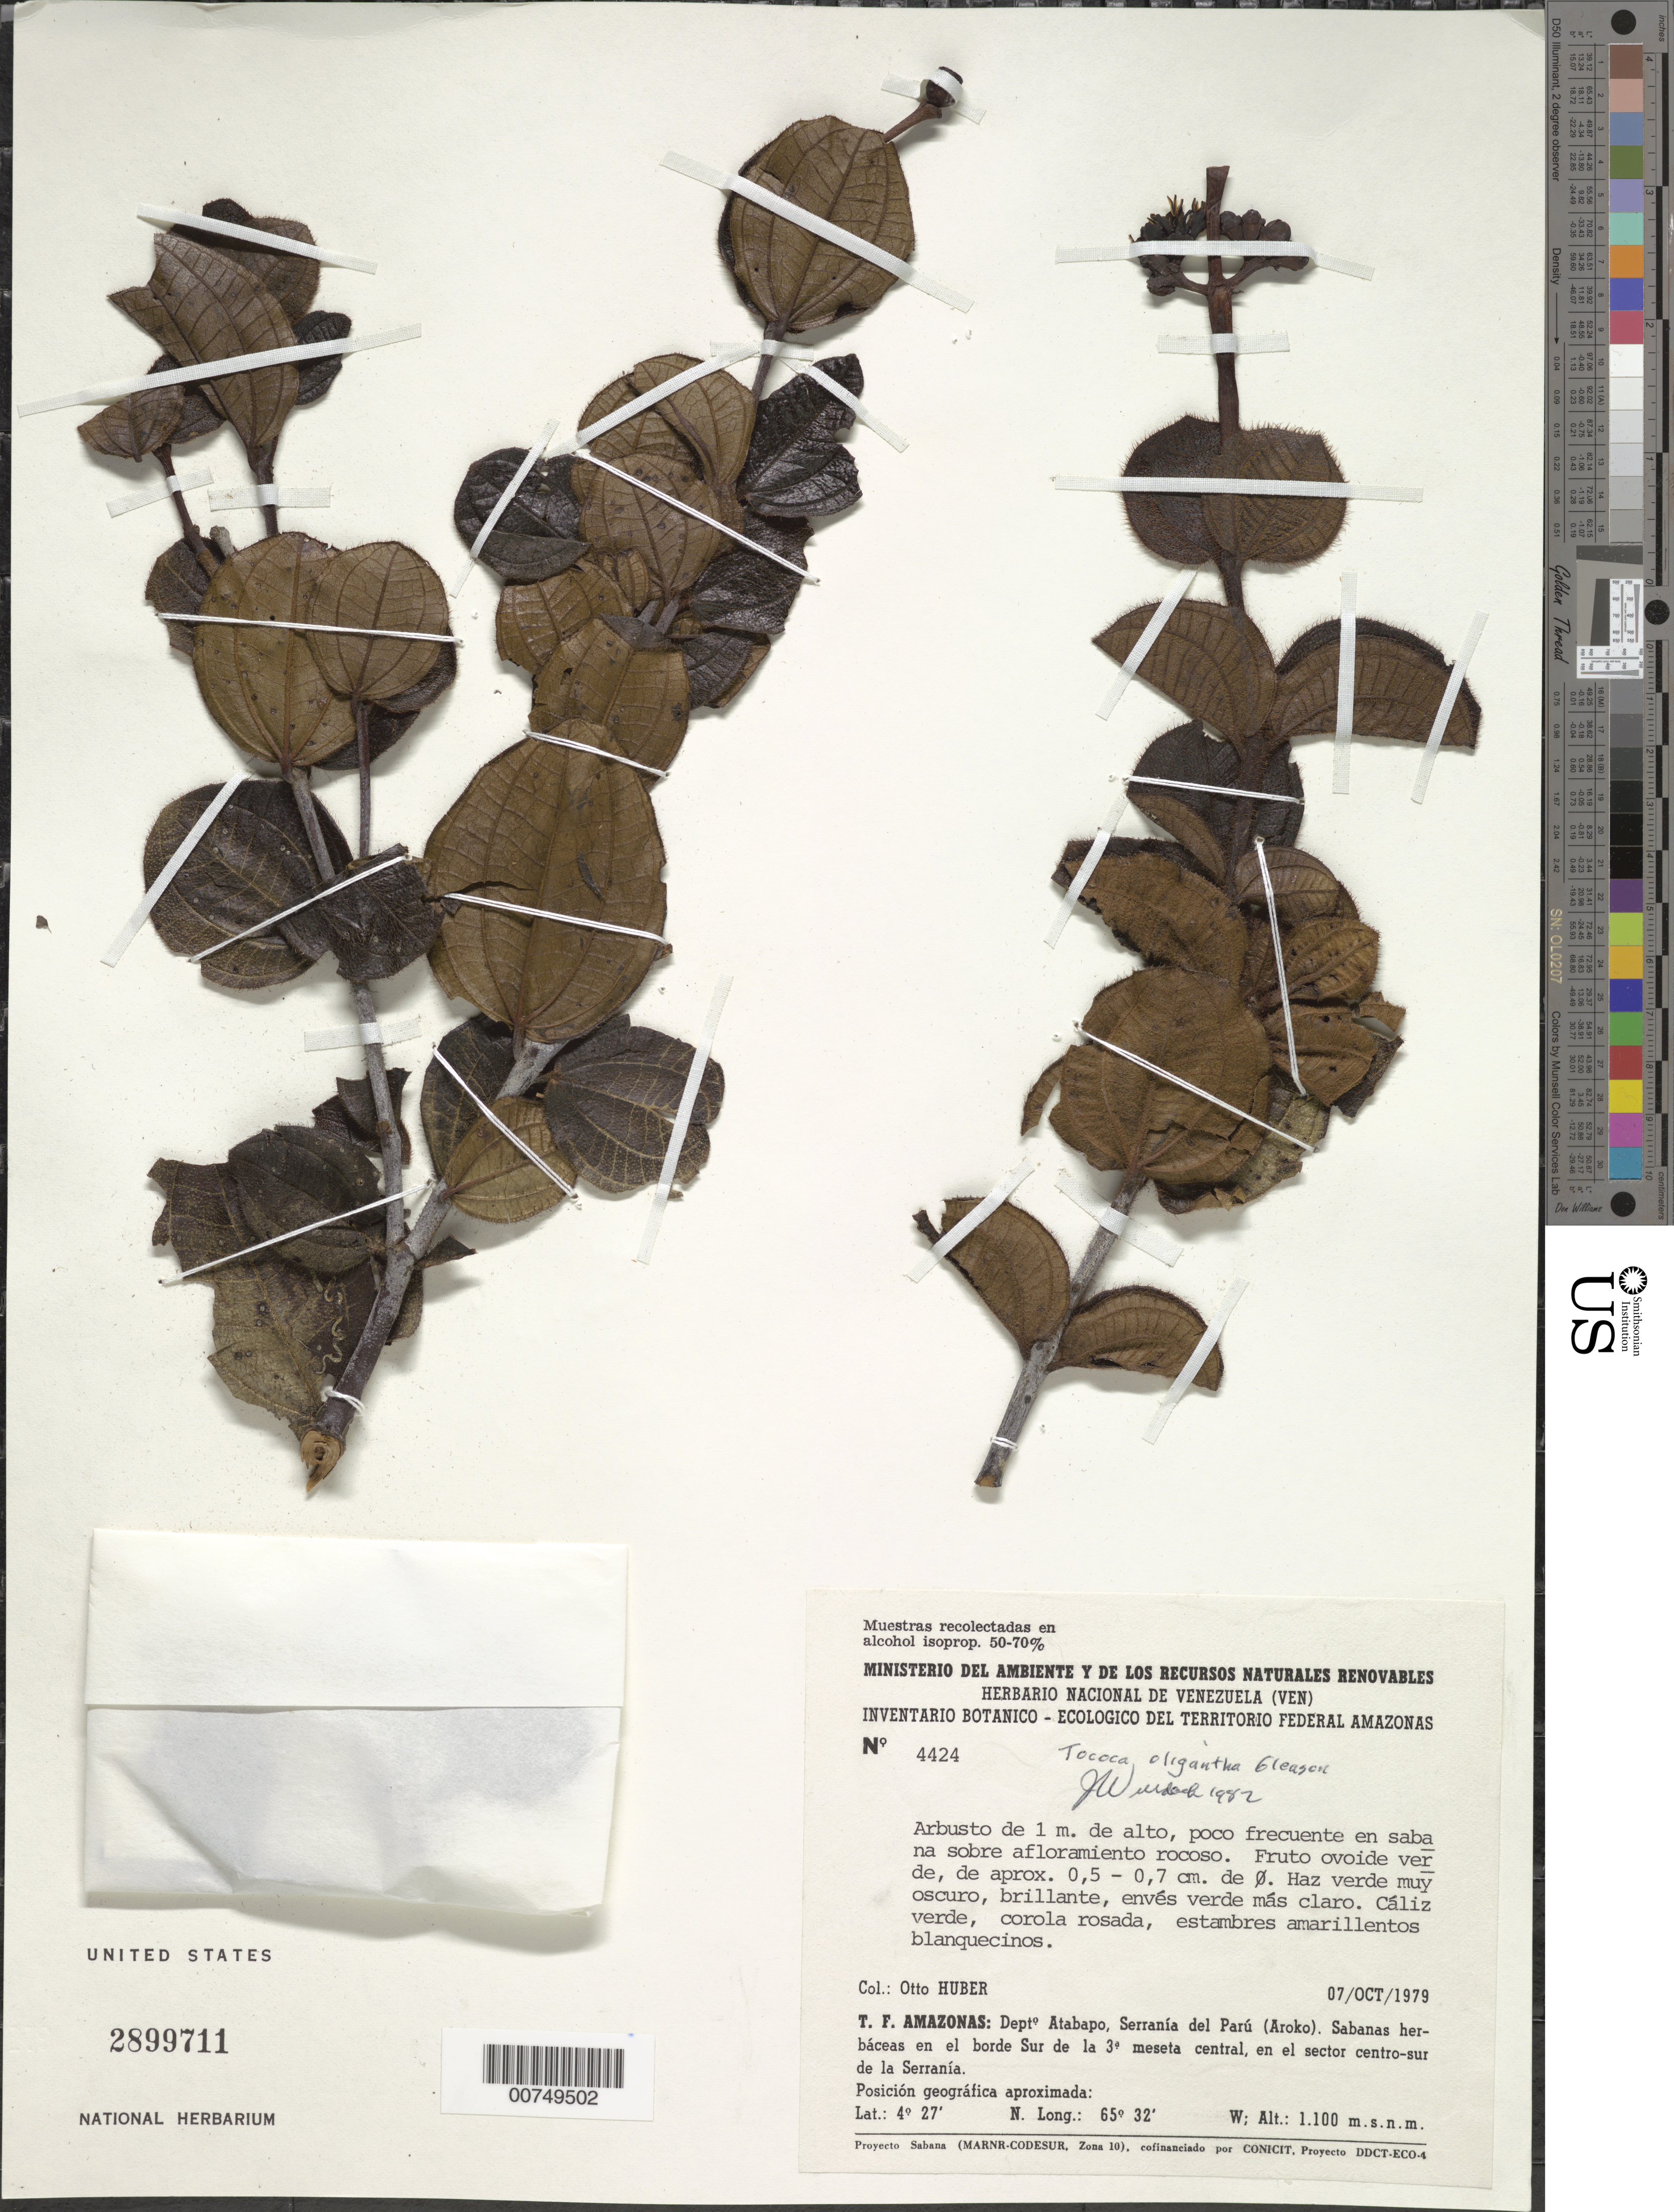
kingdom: Plantae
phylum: Tracheophyta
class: Magnoliopsida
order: Myrtales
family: Melastomataceae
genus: Tococa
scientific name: Tococa oligantha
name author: Gleason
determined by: Wurdack, John J., (US), US (UNITED STATES)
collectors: O. Huber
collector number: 4424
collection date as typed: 7-Oct-79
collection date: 1979-10-07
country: Venezuela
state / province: Amazonas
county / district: Atabapo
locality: Serranía del Parú (Aroko)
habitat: Sabanas herbaceas en el borde Sur de la meseta central el sector cnetro-sur de;a Serrania; sabana sobre afloramiento rocoso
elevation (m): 1100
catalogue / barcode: US 2899711